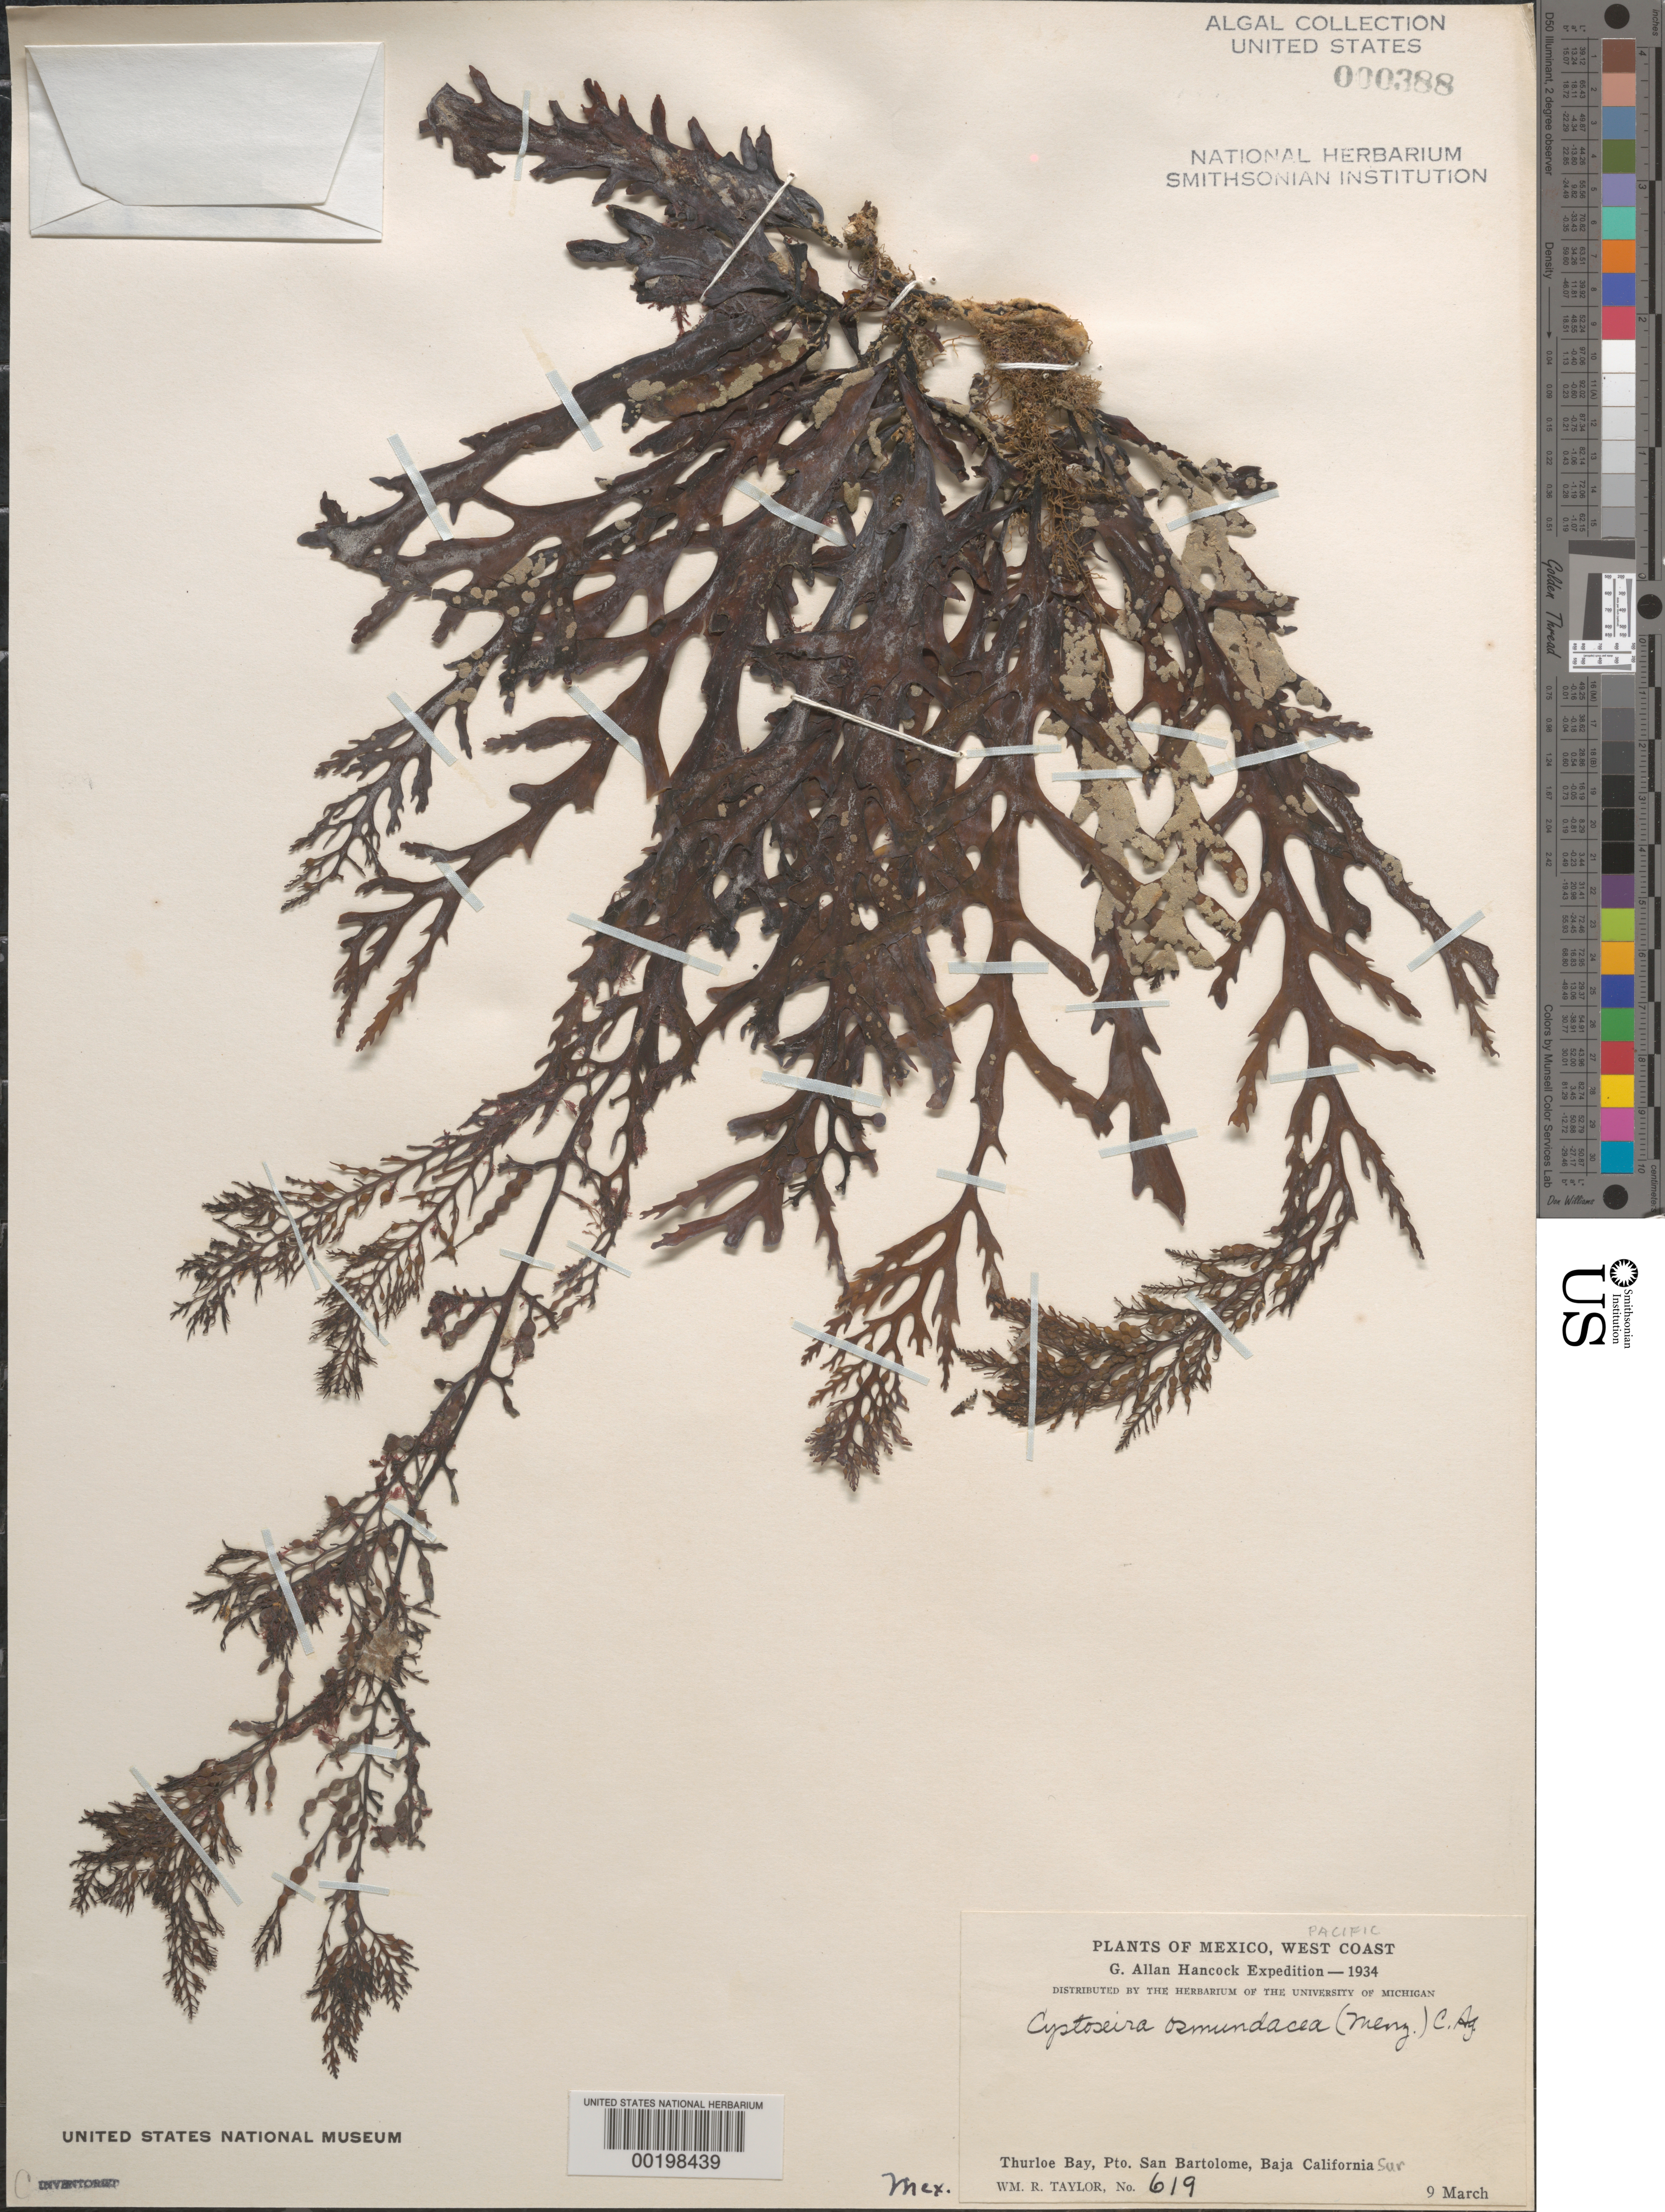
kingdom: Chromista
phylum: Ochrophyta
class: Phaeophyceae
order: Fucales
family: Sargassaceae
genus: Cystoseira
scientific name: Cystoseira osmundacea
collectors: W. R. Taylor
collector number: WRT 34-619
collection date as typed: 09 Mar 1934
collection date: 1934-03-09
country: Mexico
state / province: Baja California Sur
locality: Thurloe Bay, Puerto San Bartolome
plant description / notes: G. Allan Hancock Expedition, 1934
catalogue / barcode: US 388